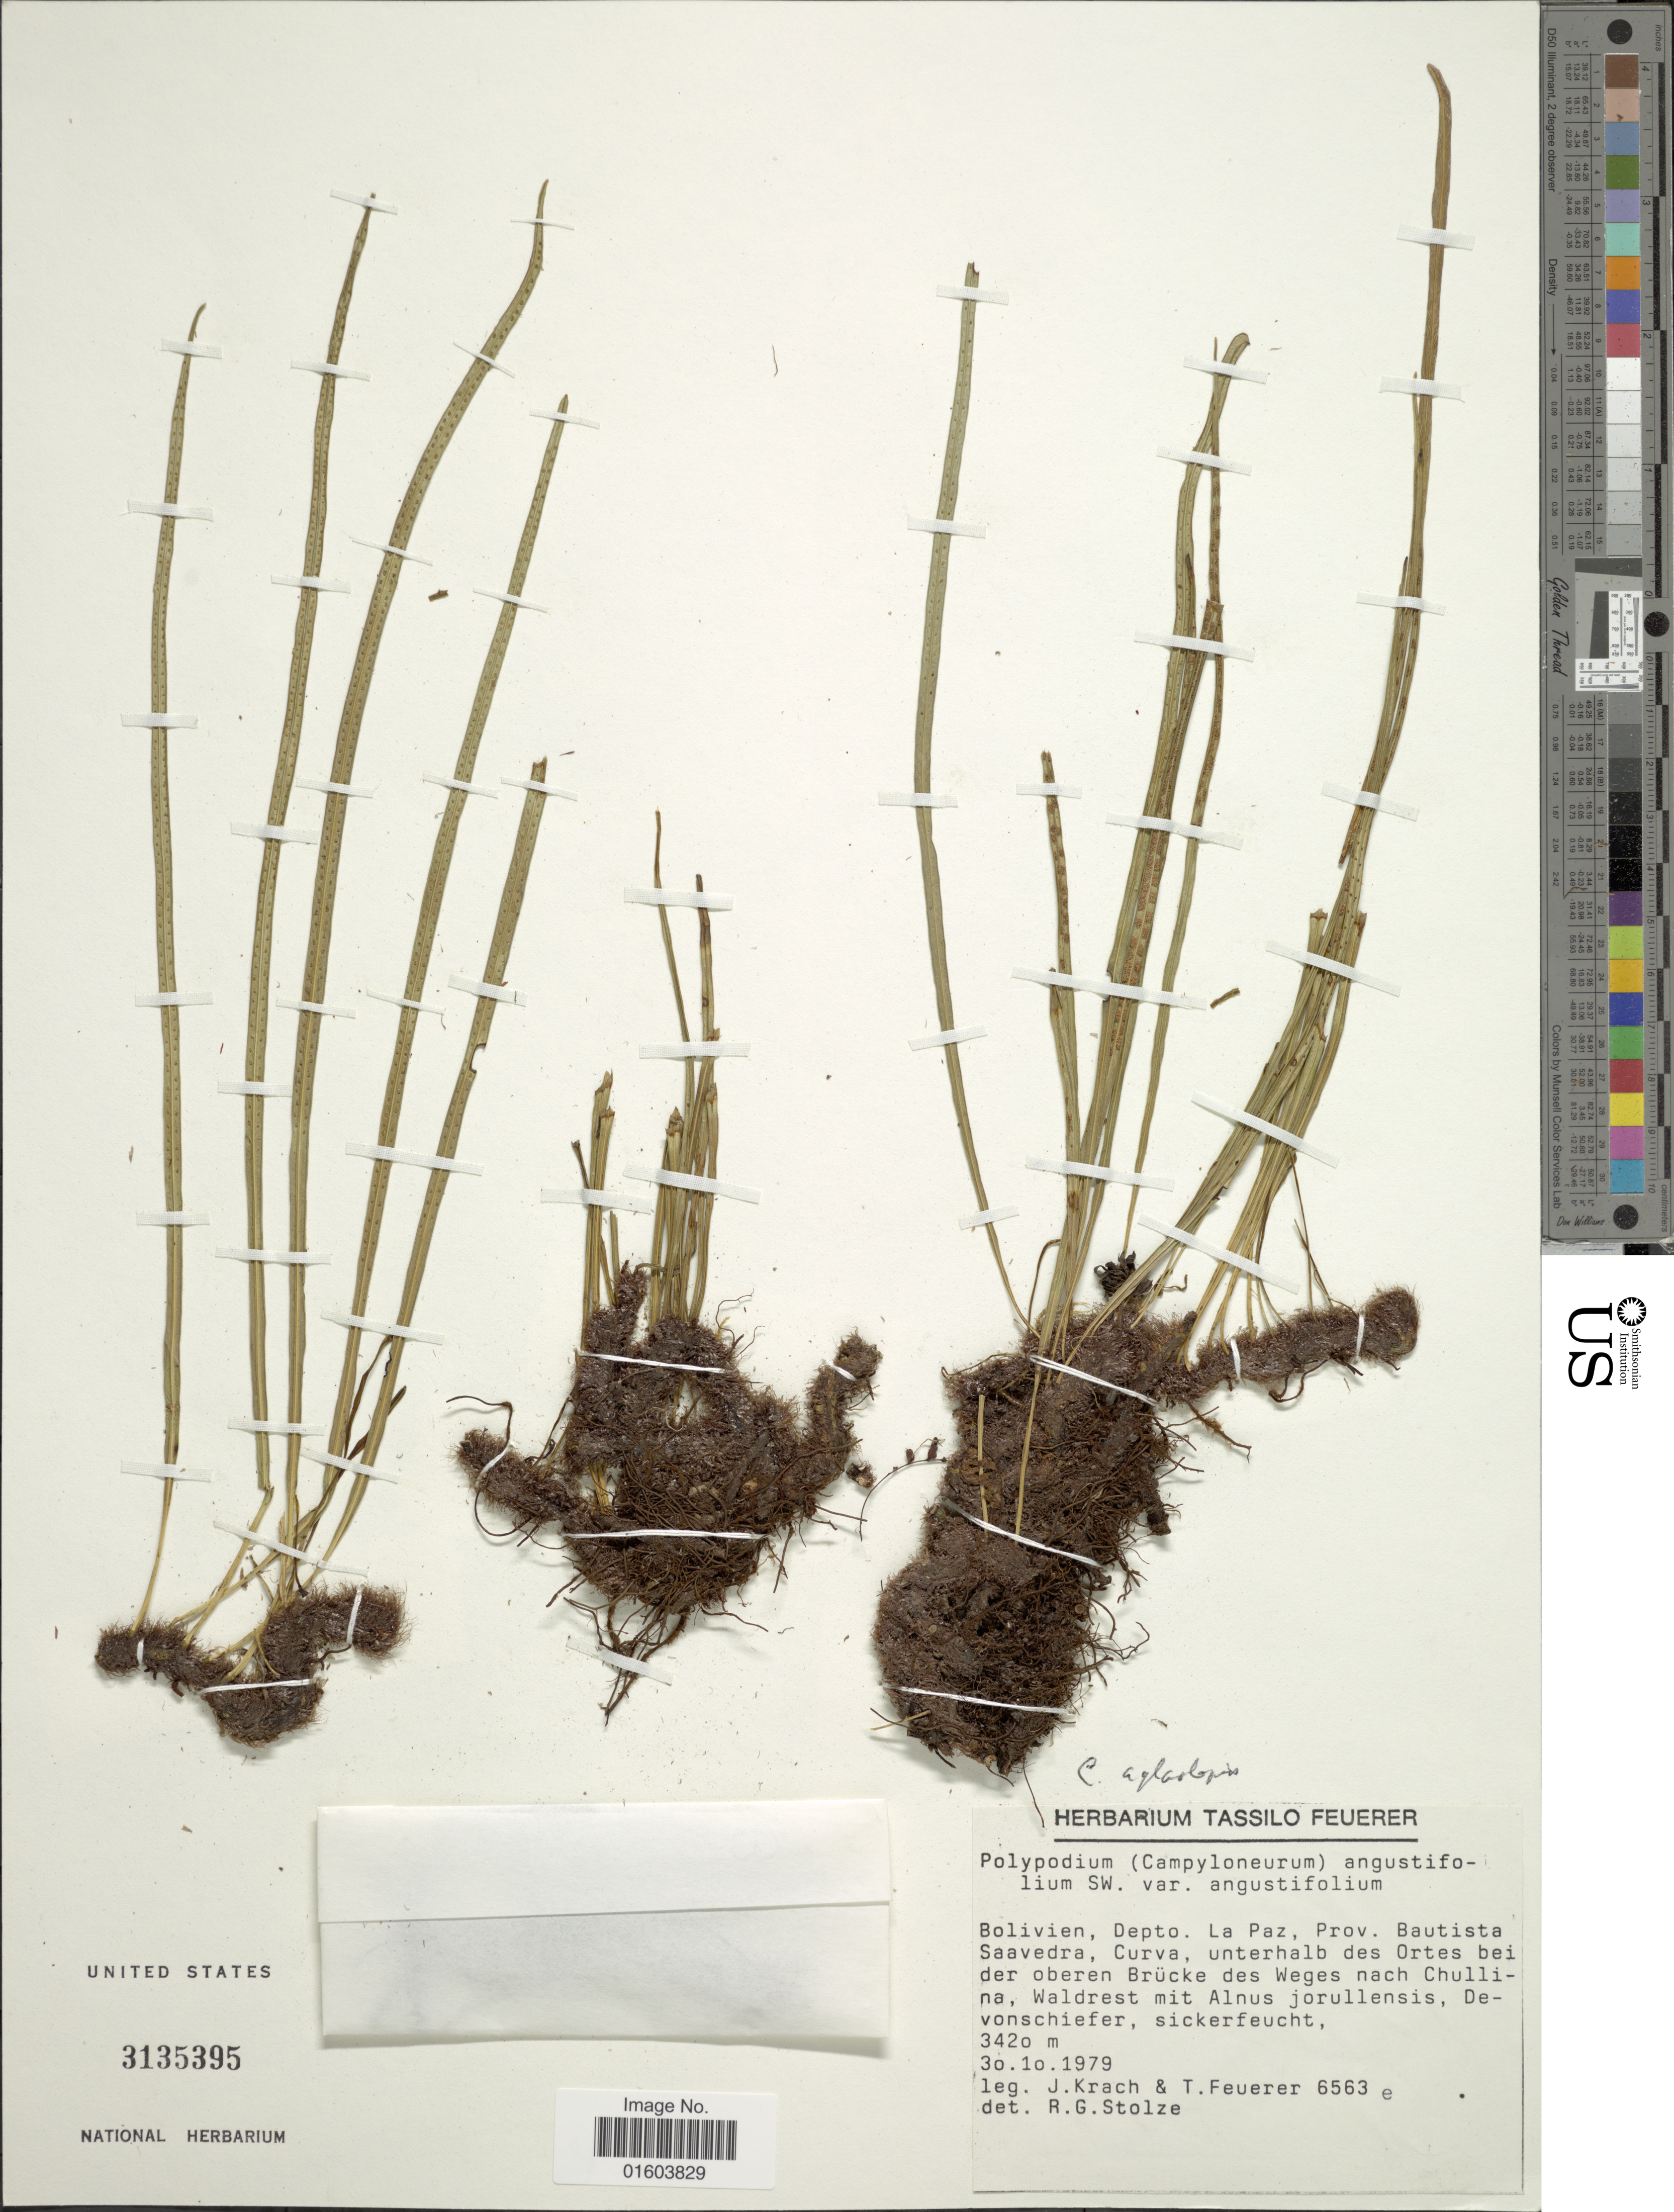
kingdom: Plantae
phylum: Tracheophyta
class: Polypodiopsida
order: Polypodiales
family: Polypodiaceae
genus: Campyloneurum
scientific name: Campyloneurum aglaolepis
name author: (Alston) Sota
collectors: J. Krach & T. Feuerer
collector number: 6563e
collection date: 1979-10-30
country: Bolivia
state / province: La Paz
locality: Bolivien, Depto. La Paz. Prov. Bautista Saavedra, Curva.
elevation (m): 3420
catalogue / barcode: US 3135395